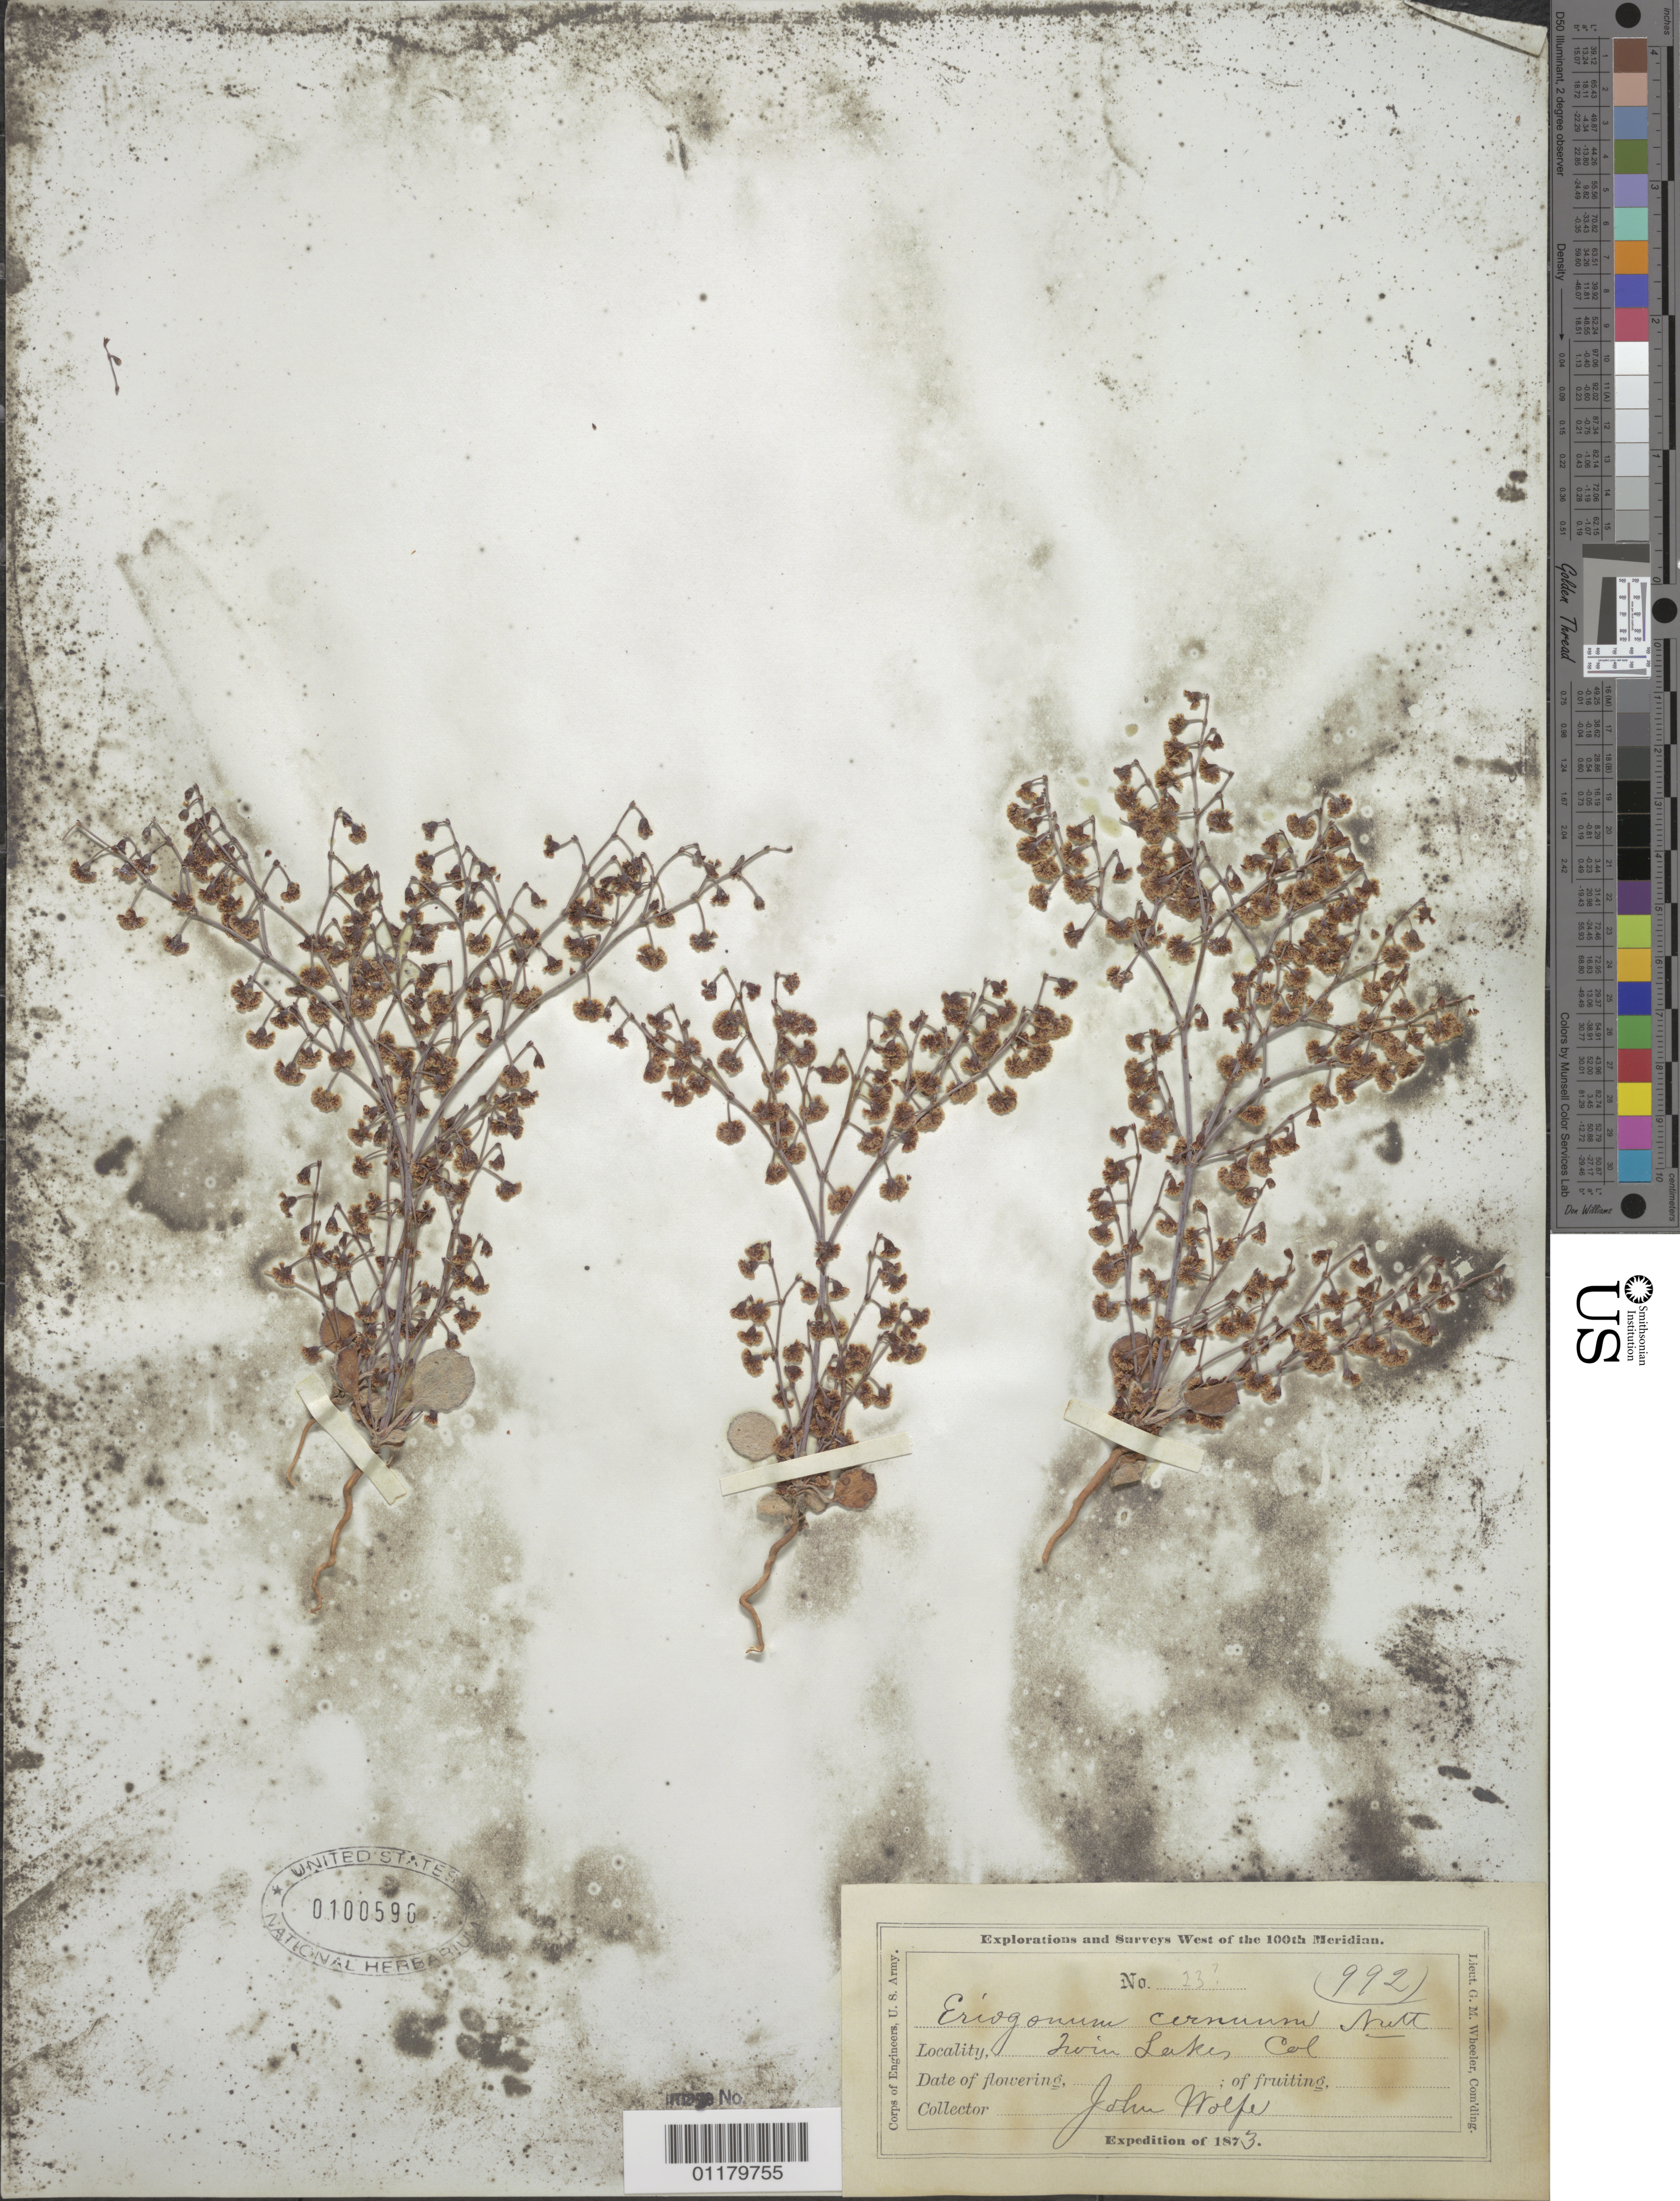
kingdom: Plantae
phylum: Tracheophyta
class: Magnoliopsida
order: Caryophyllales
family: Polygonaceae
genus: Eriogonum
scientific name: Eriogonum cernuum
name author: Nutt.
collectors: J. Wolf & J. T. Rothrock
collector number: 992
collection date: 1873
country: United States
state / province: Colorado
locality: Twin Lake.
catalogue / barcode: US 100596